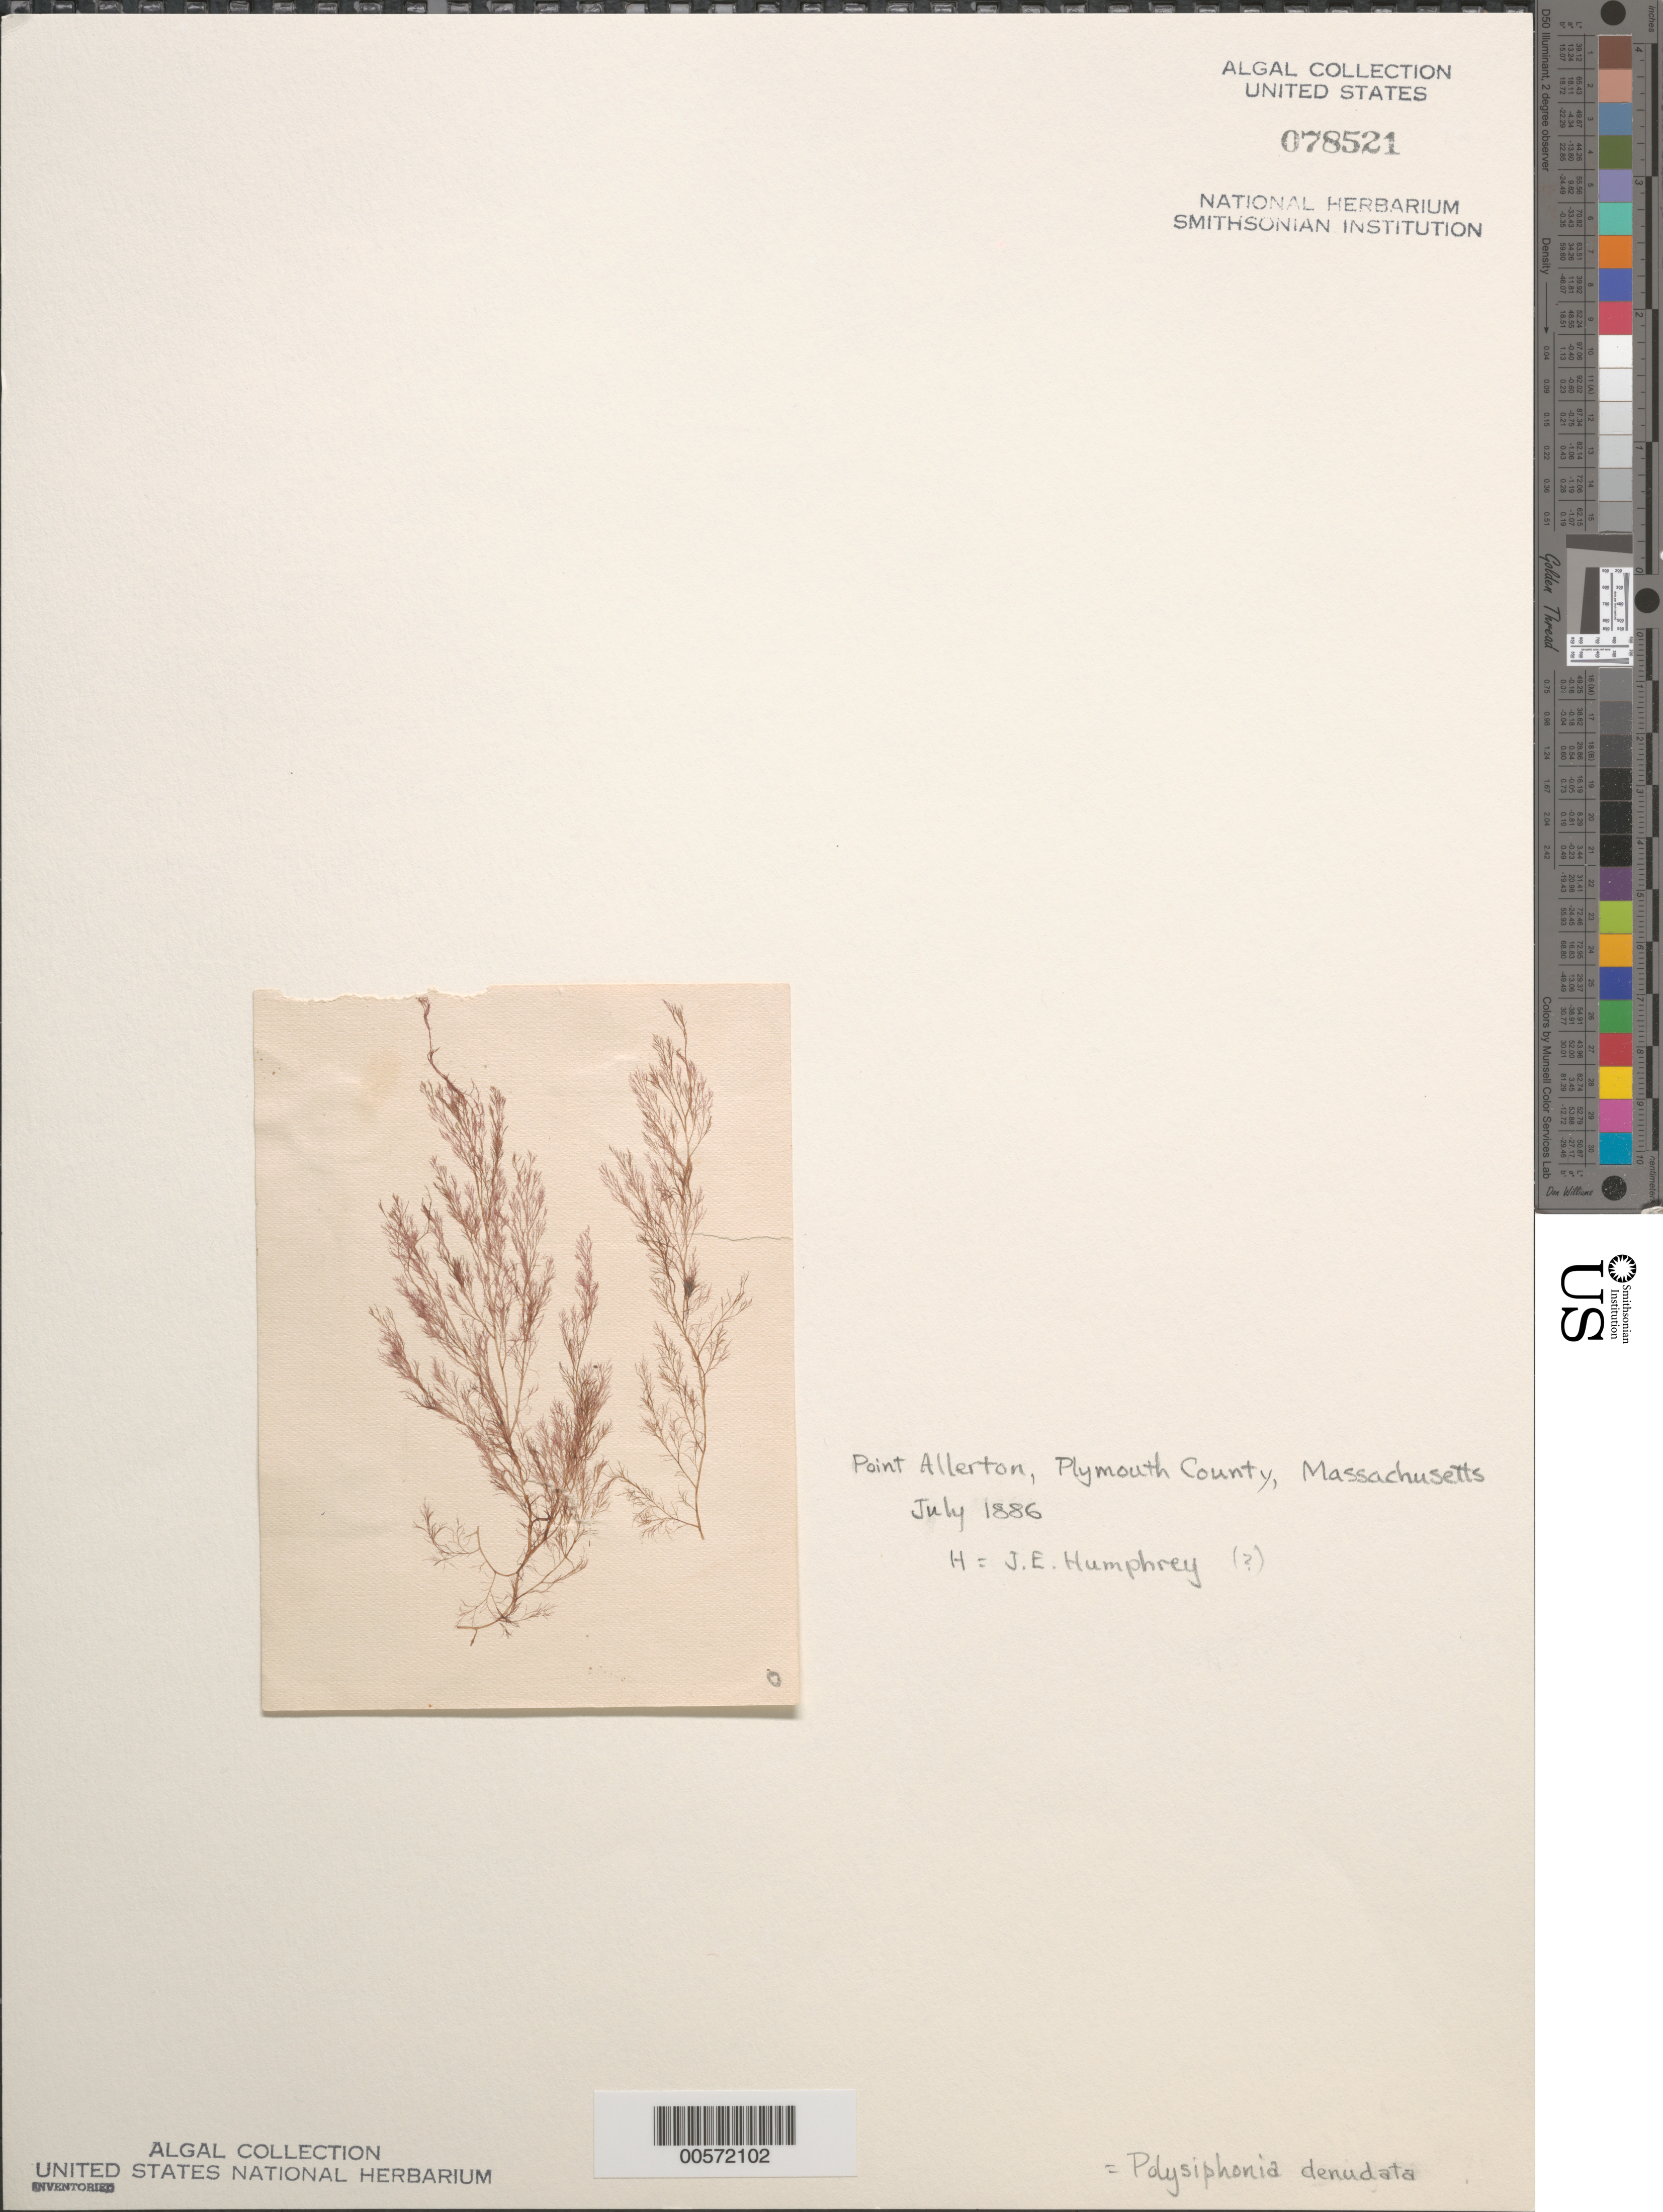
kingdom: Plantae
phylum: Rhodophyta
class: Florideophyceae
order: Ceramiales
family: Rhodomelaceae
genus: Carradoriella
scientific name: Carradoriella denudata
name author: (Dillwyn) Savoie & G.W. Saunders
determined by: Algae name updating Project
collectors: J. Humphrey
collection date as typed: Jul 1886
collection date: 1886-07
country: United States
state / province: Massachusetts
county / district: Plymouth County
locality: Point Allerton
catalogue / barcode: US 78521